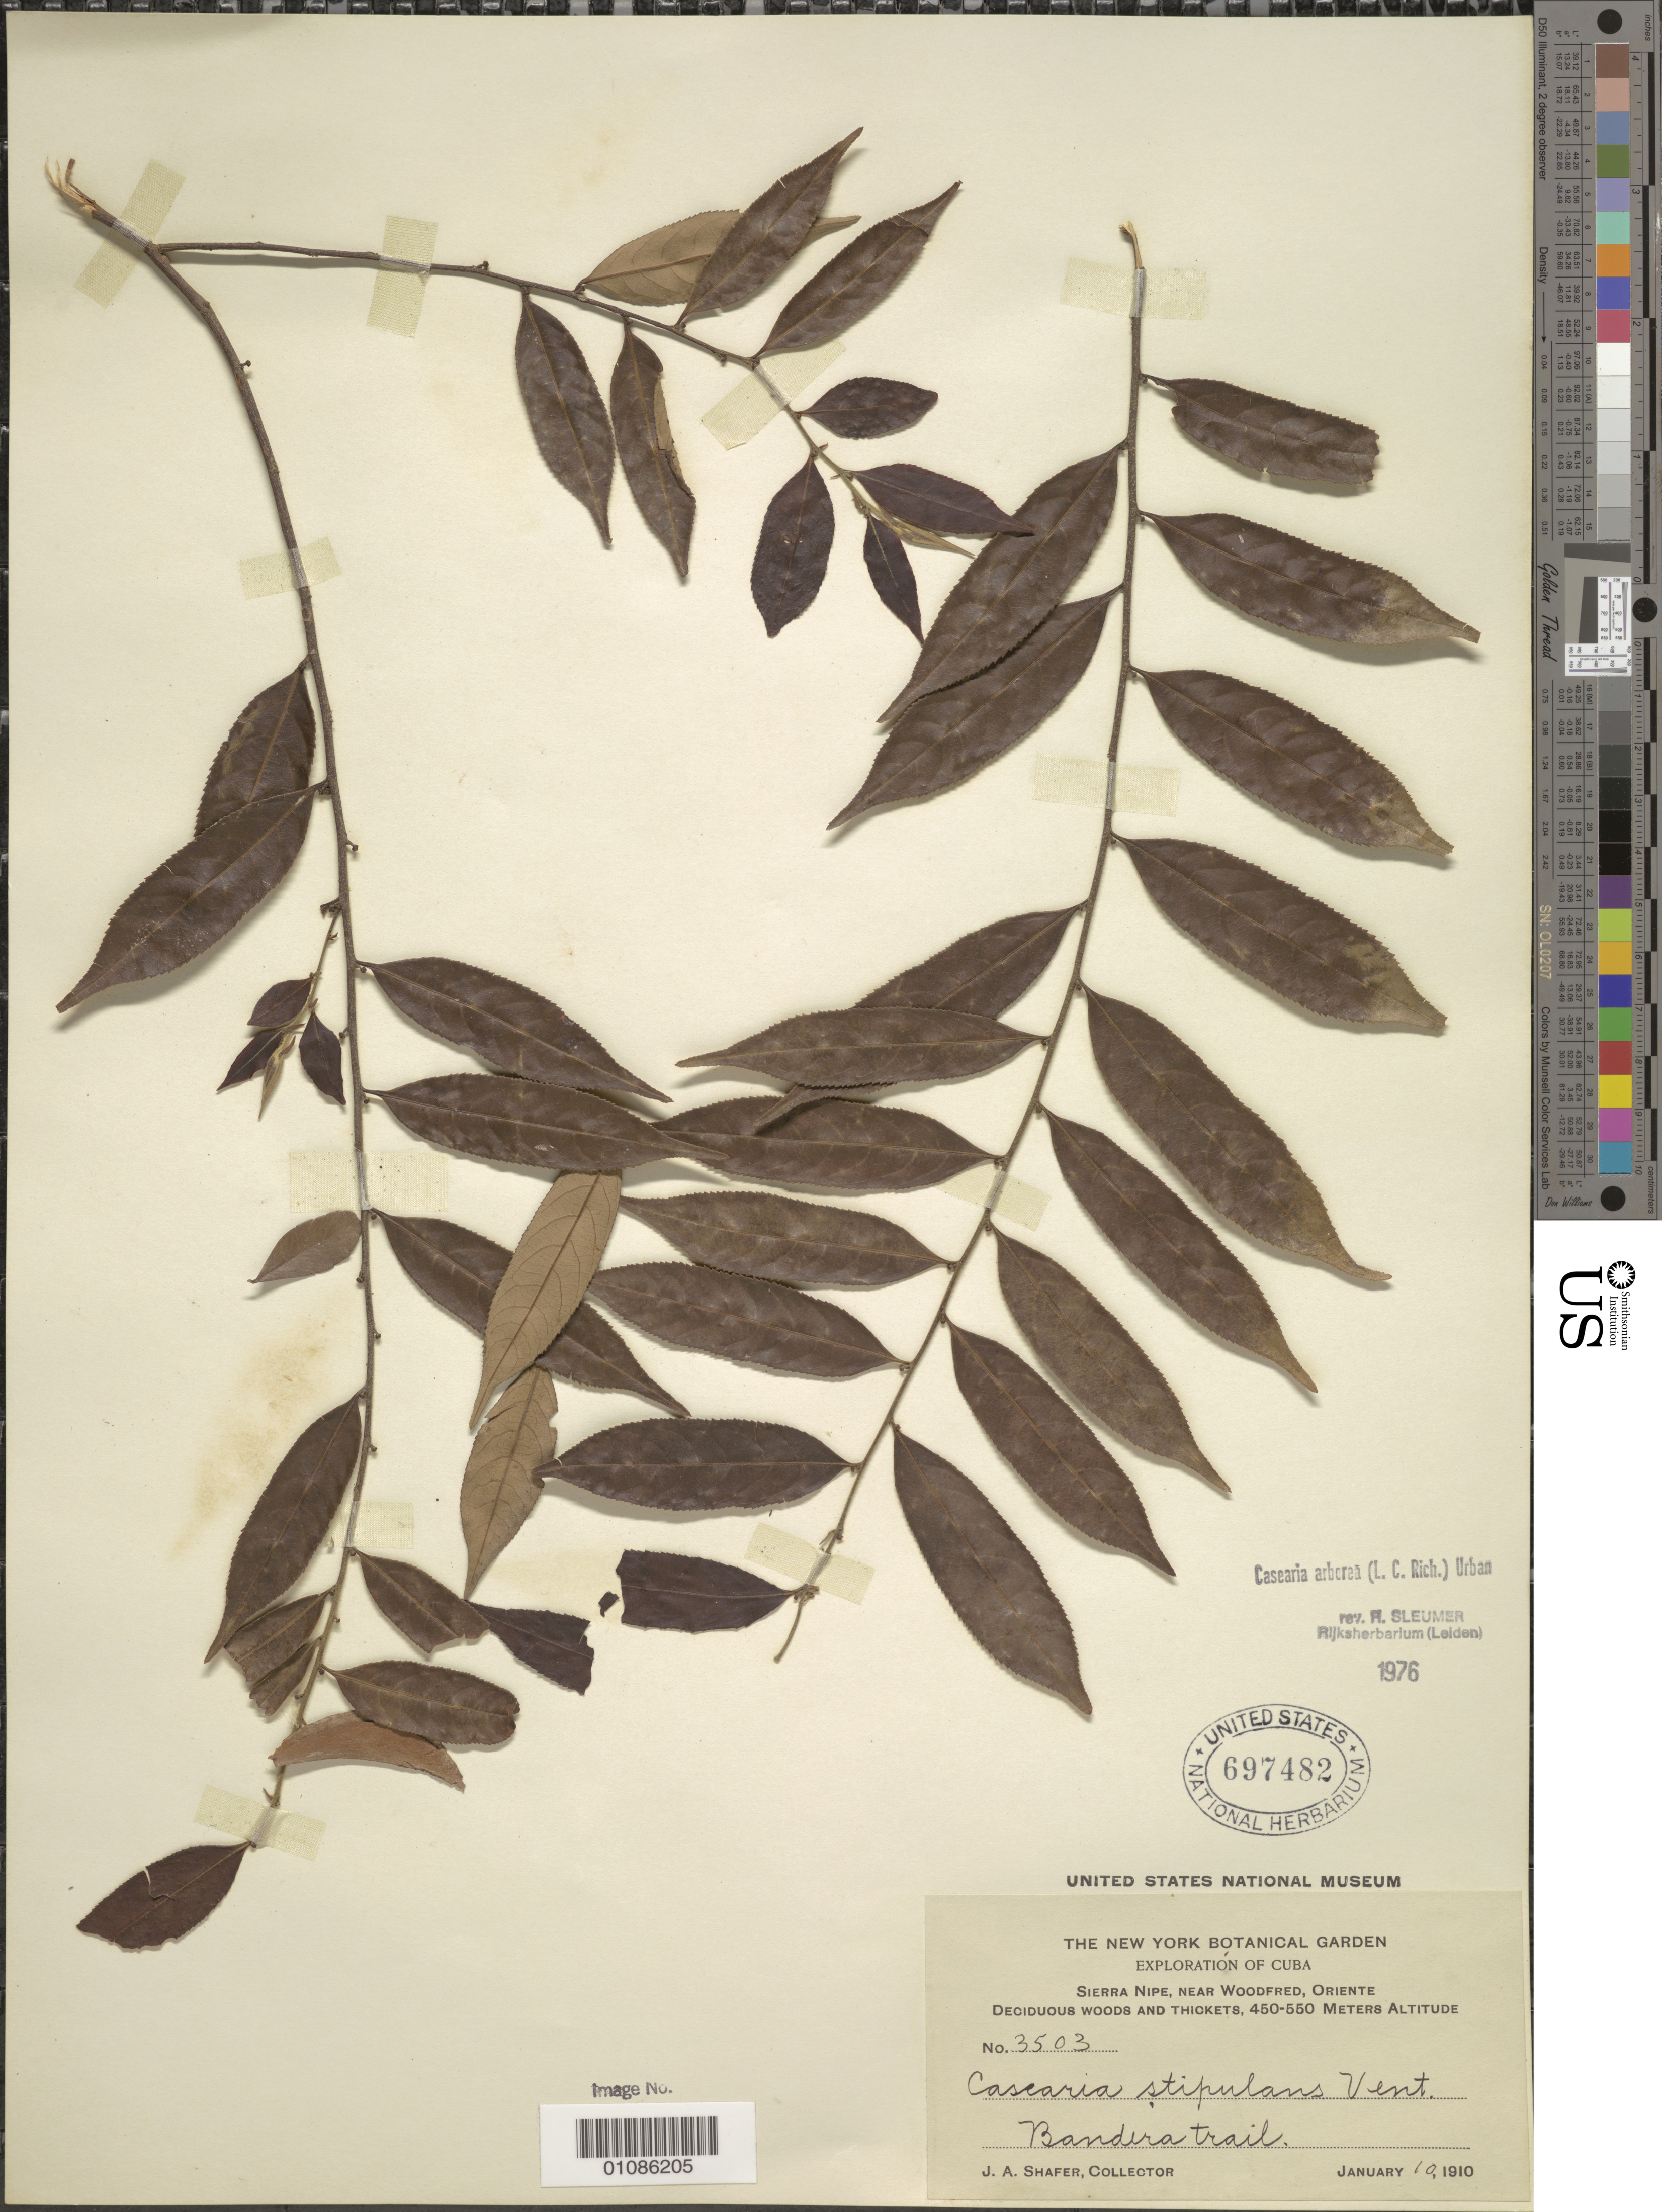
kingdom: Plantae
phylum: Tracheophyta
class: Magnoliopsida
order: Malpighiales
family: Salicaceae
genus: Casearia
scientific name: Casearia arborea subsp. arborea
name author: (Rich.) Urb.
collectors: J. A. Shafer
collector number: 3503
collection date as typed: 10 Jan 1910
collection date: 1910-01-10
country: Cuba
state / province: Holguín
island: Cuba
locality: Sierra nipe,near Woodfred, Oriente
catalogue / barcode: US 697482